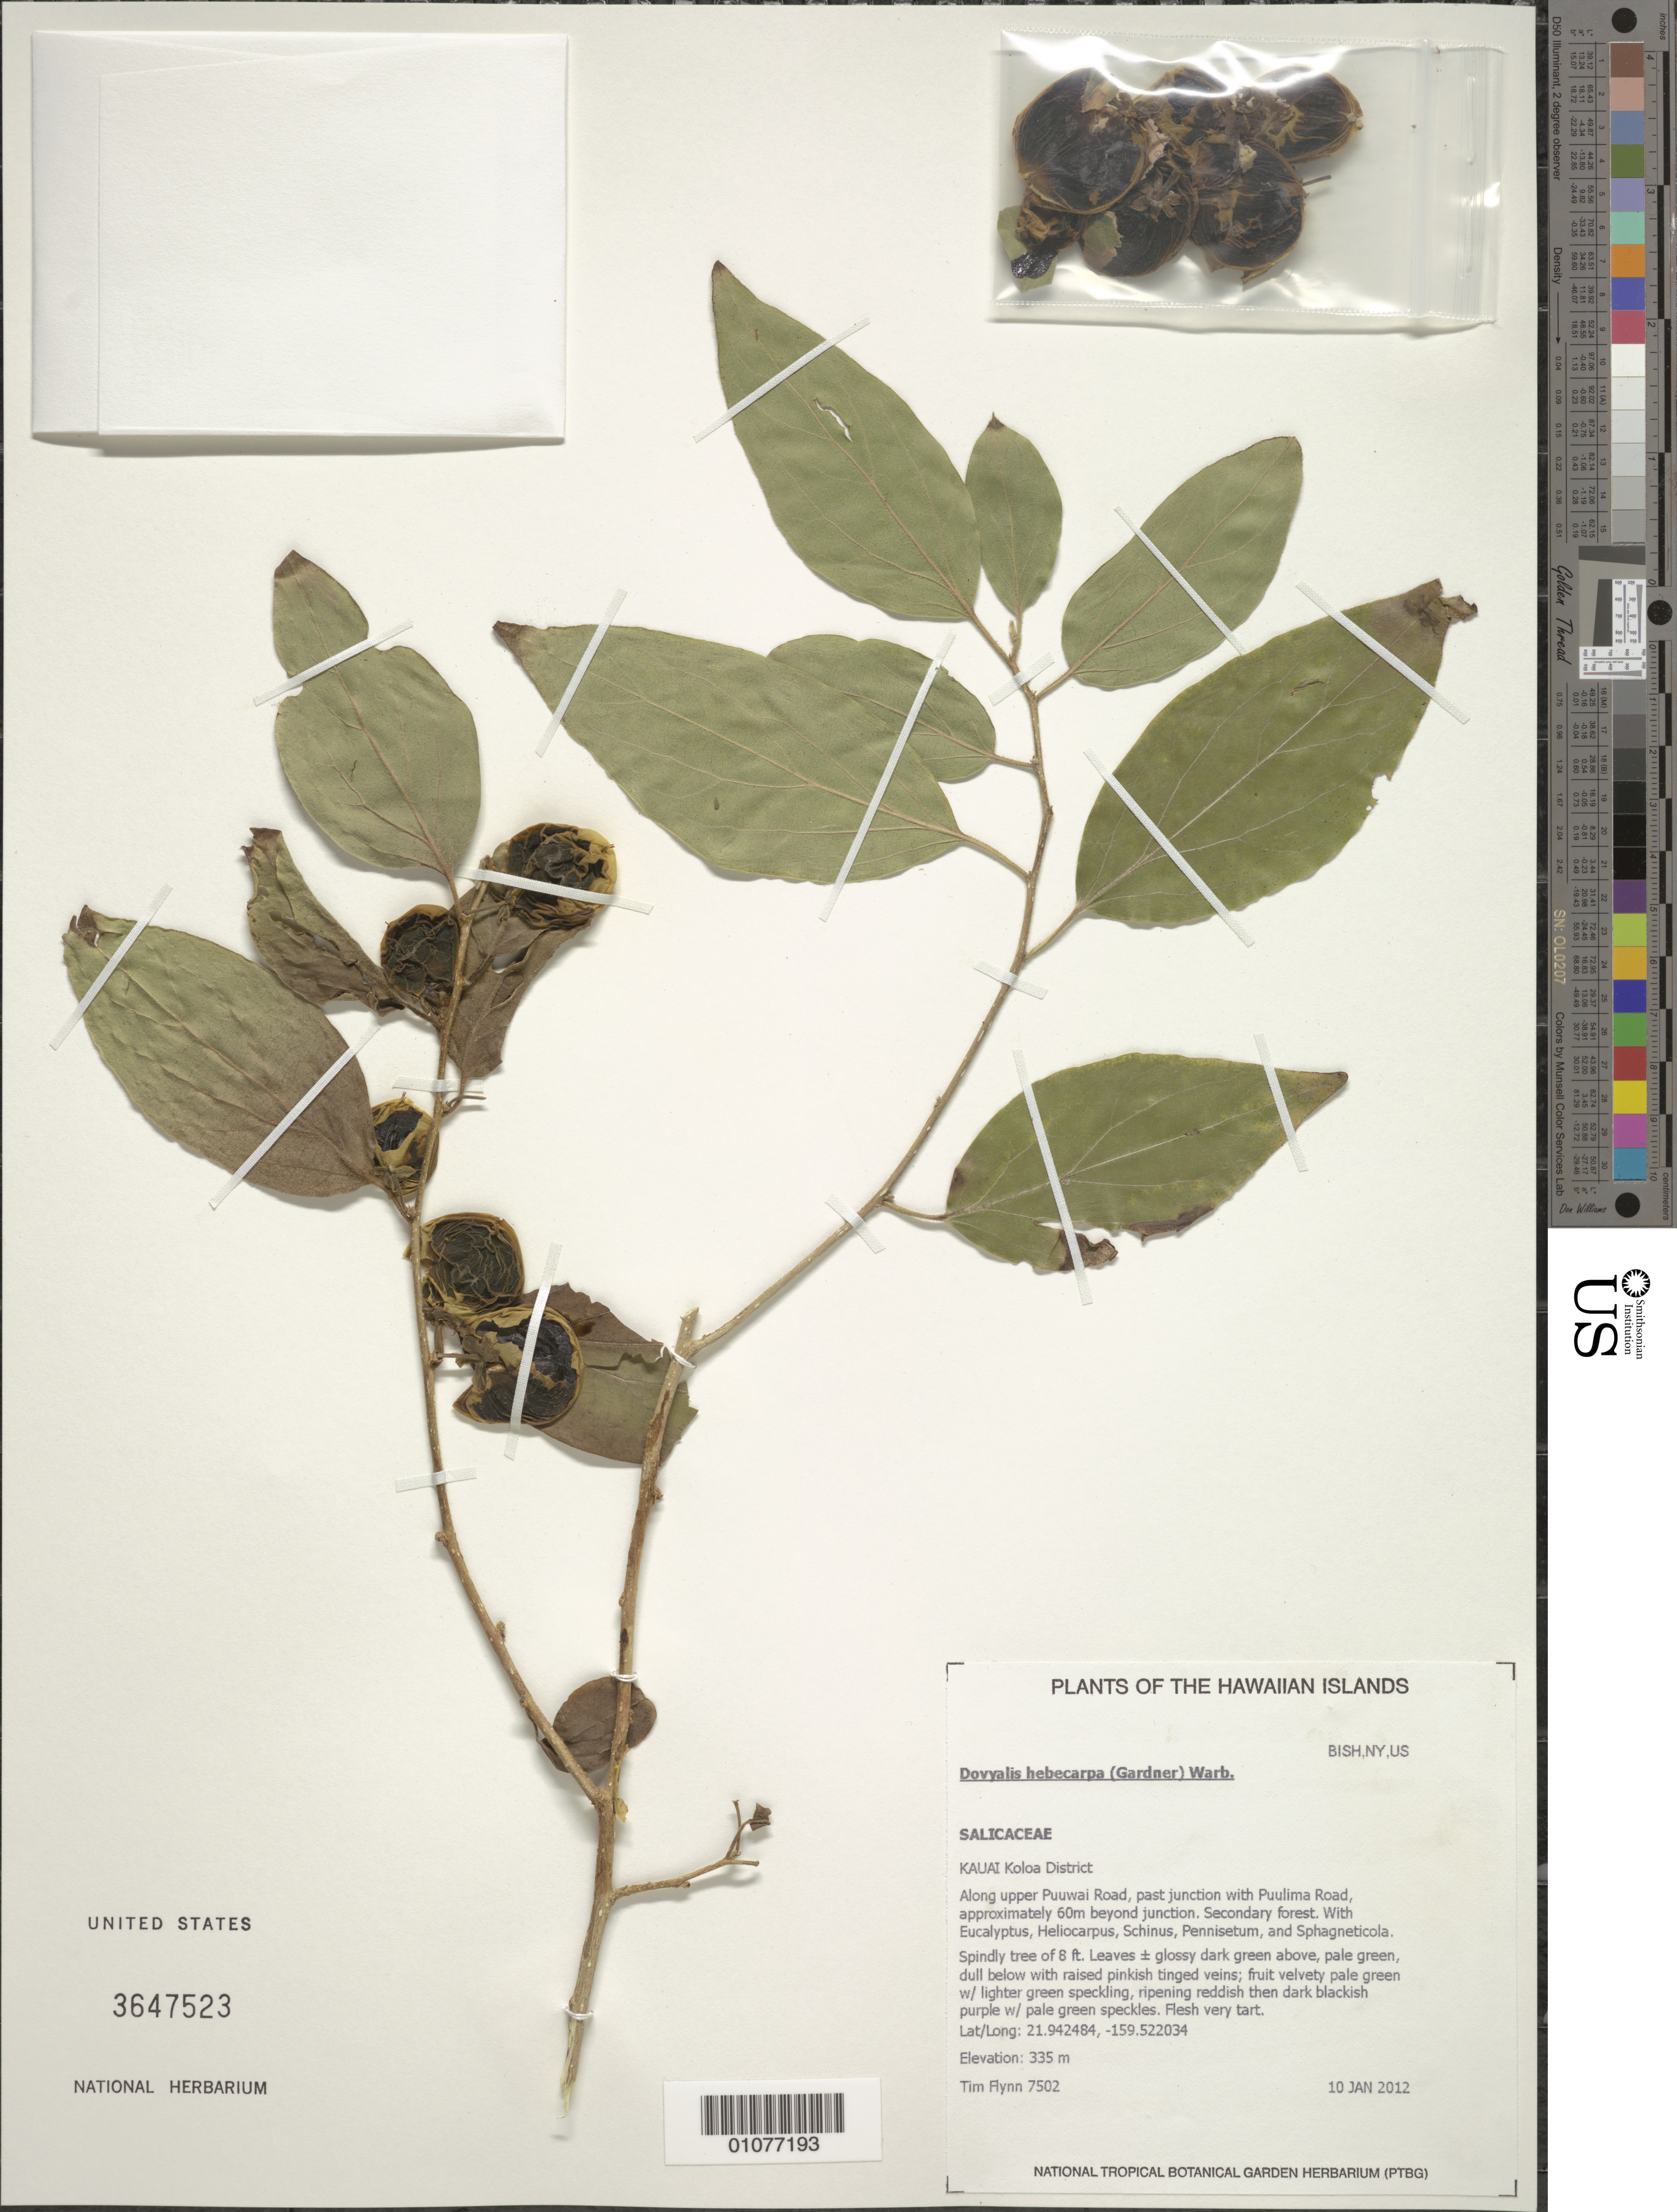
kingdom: Plantae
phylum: Tracheophyta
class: Magnoliopsida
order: Malpighiales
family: Salicaceae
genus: Dovyalis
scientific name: Dovyalis hebecarpa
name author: (Gardner) Warb.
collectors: T. W. Flynn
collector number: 7502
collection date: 2012-01-10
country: United States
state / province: Hawaii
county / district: Kauai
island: Kaua'i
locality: Koloa District, along upper Puuwai Rd., past junction with Puulima Rd., approximately 60 m. beyond junct.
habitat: secondary forest with Eucalyptus, Heliocarpus, Schinus, Pennisetum, and Sphagneticola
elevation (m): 335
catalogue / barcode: US 3647523